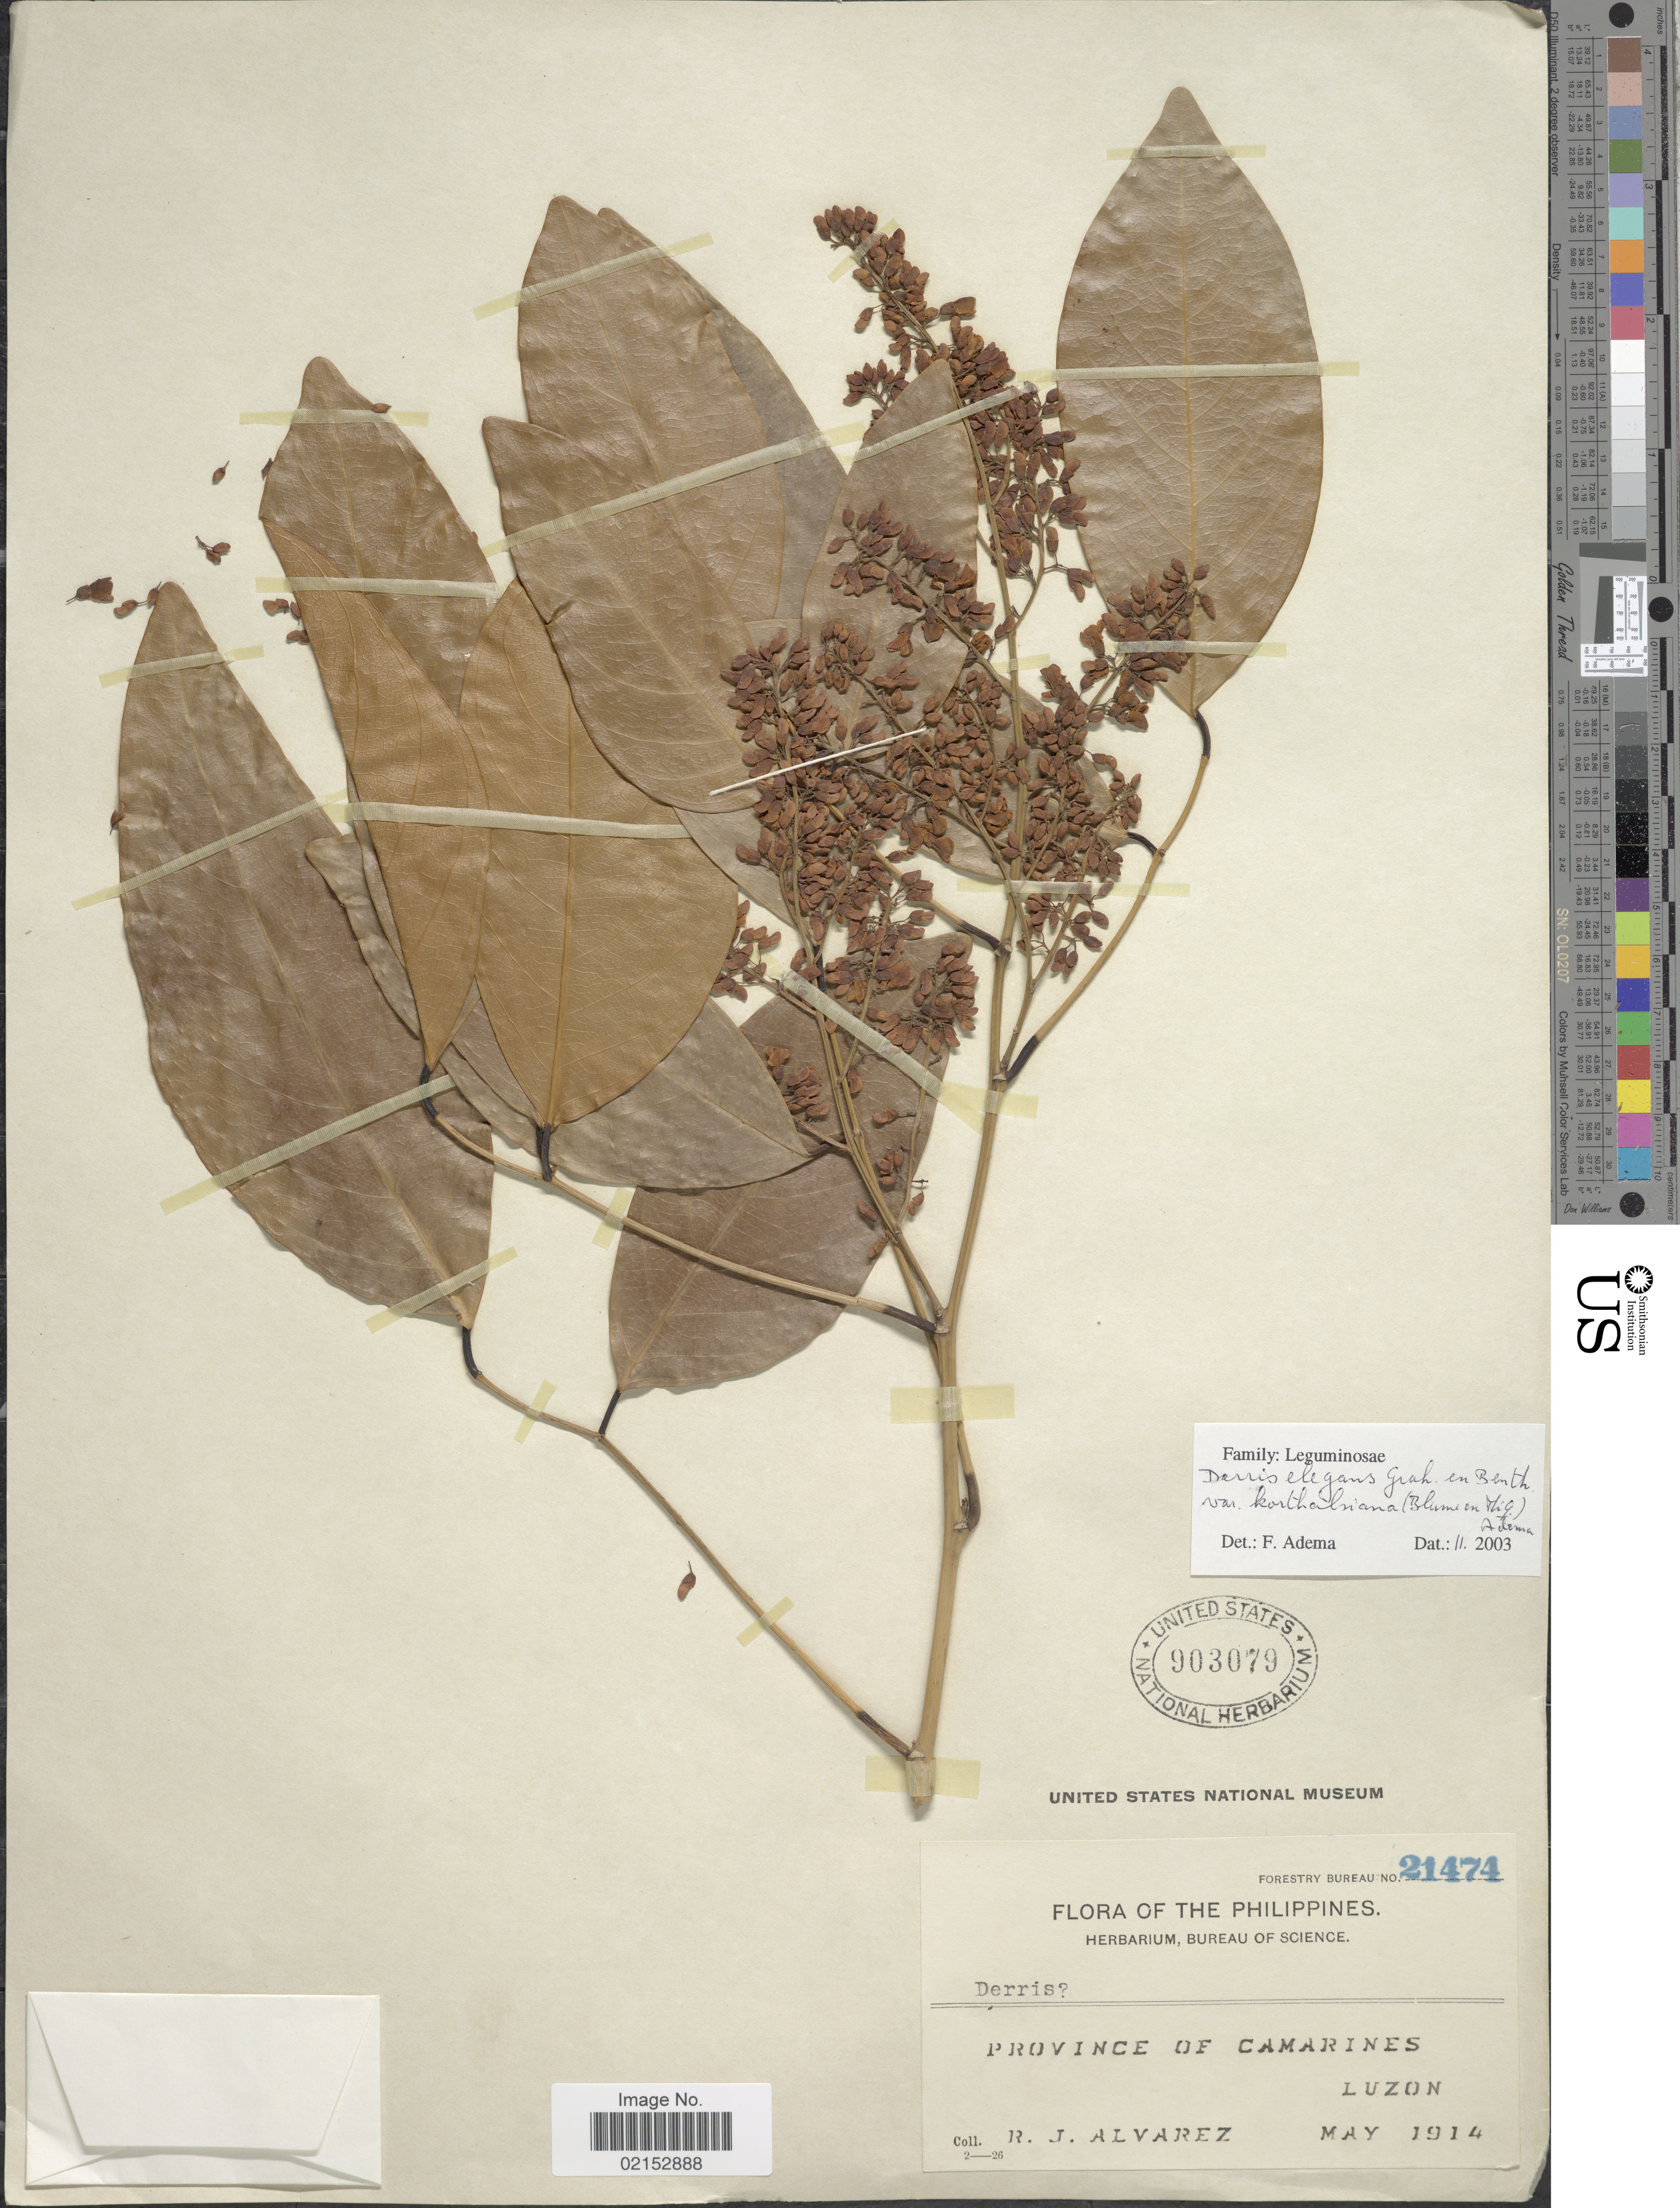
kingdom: Plantae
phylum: Tracheophyta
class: Magnoliopsida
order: Fabales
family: Fabaceae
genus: Derris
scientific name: Derris elegans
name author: Benth.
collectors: R. Alvarez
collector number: Forestry Bureau 21474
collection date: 1914-05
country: Philippines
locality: Province of Camarines, Luzon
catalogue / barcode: US 903079